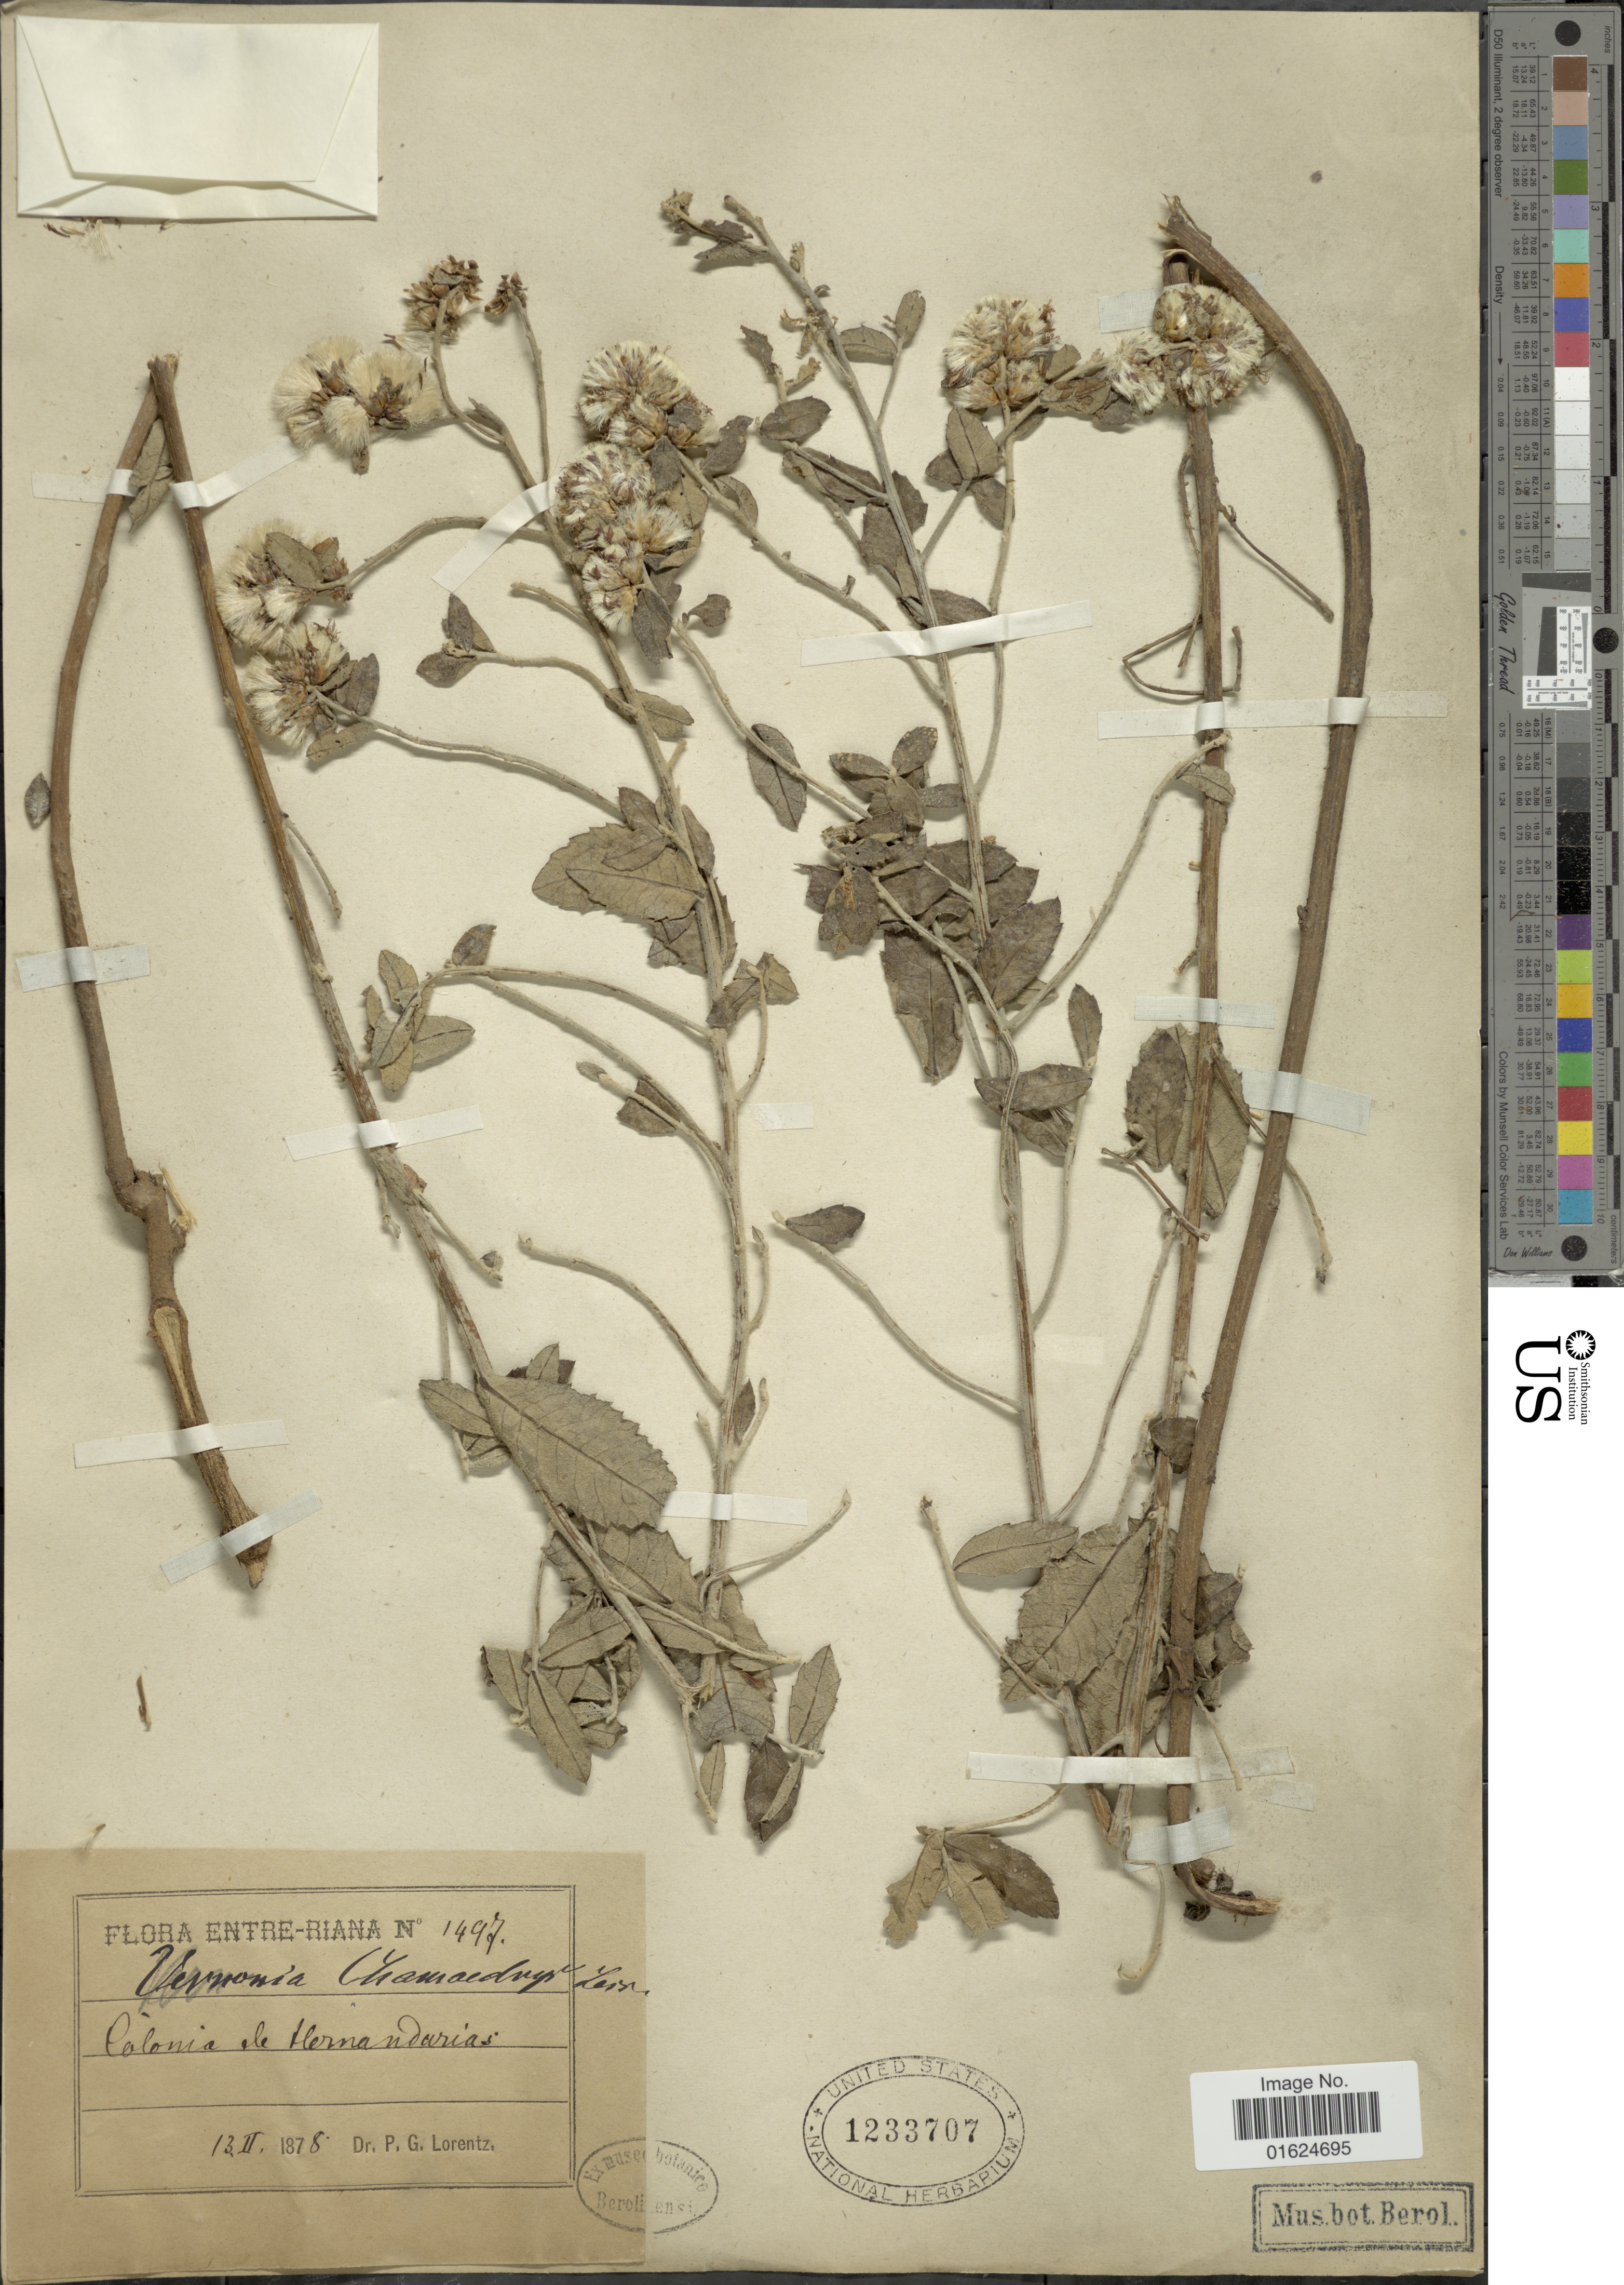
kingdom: Plantae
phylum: Tracheophyta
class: Magnoliopsida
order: Asterales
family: Asteraceae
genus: Vernonanthura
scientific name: Vernonanthura chamaedrys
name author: (Less.) H. Rob.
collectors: P. G. Lorentz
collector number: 1497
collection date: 1878-02-13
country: Argentina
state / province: Entre Rios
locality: Entre-Riana, Colonia de Hernandarias.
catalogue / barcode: US 1233707